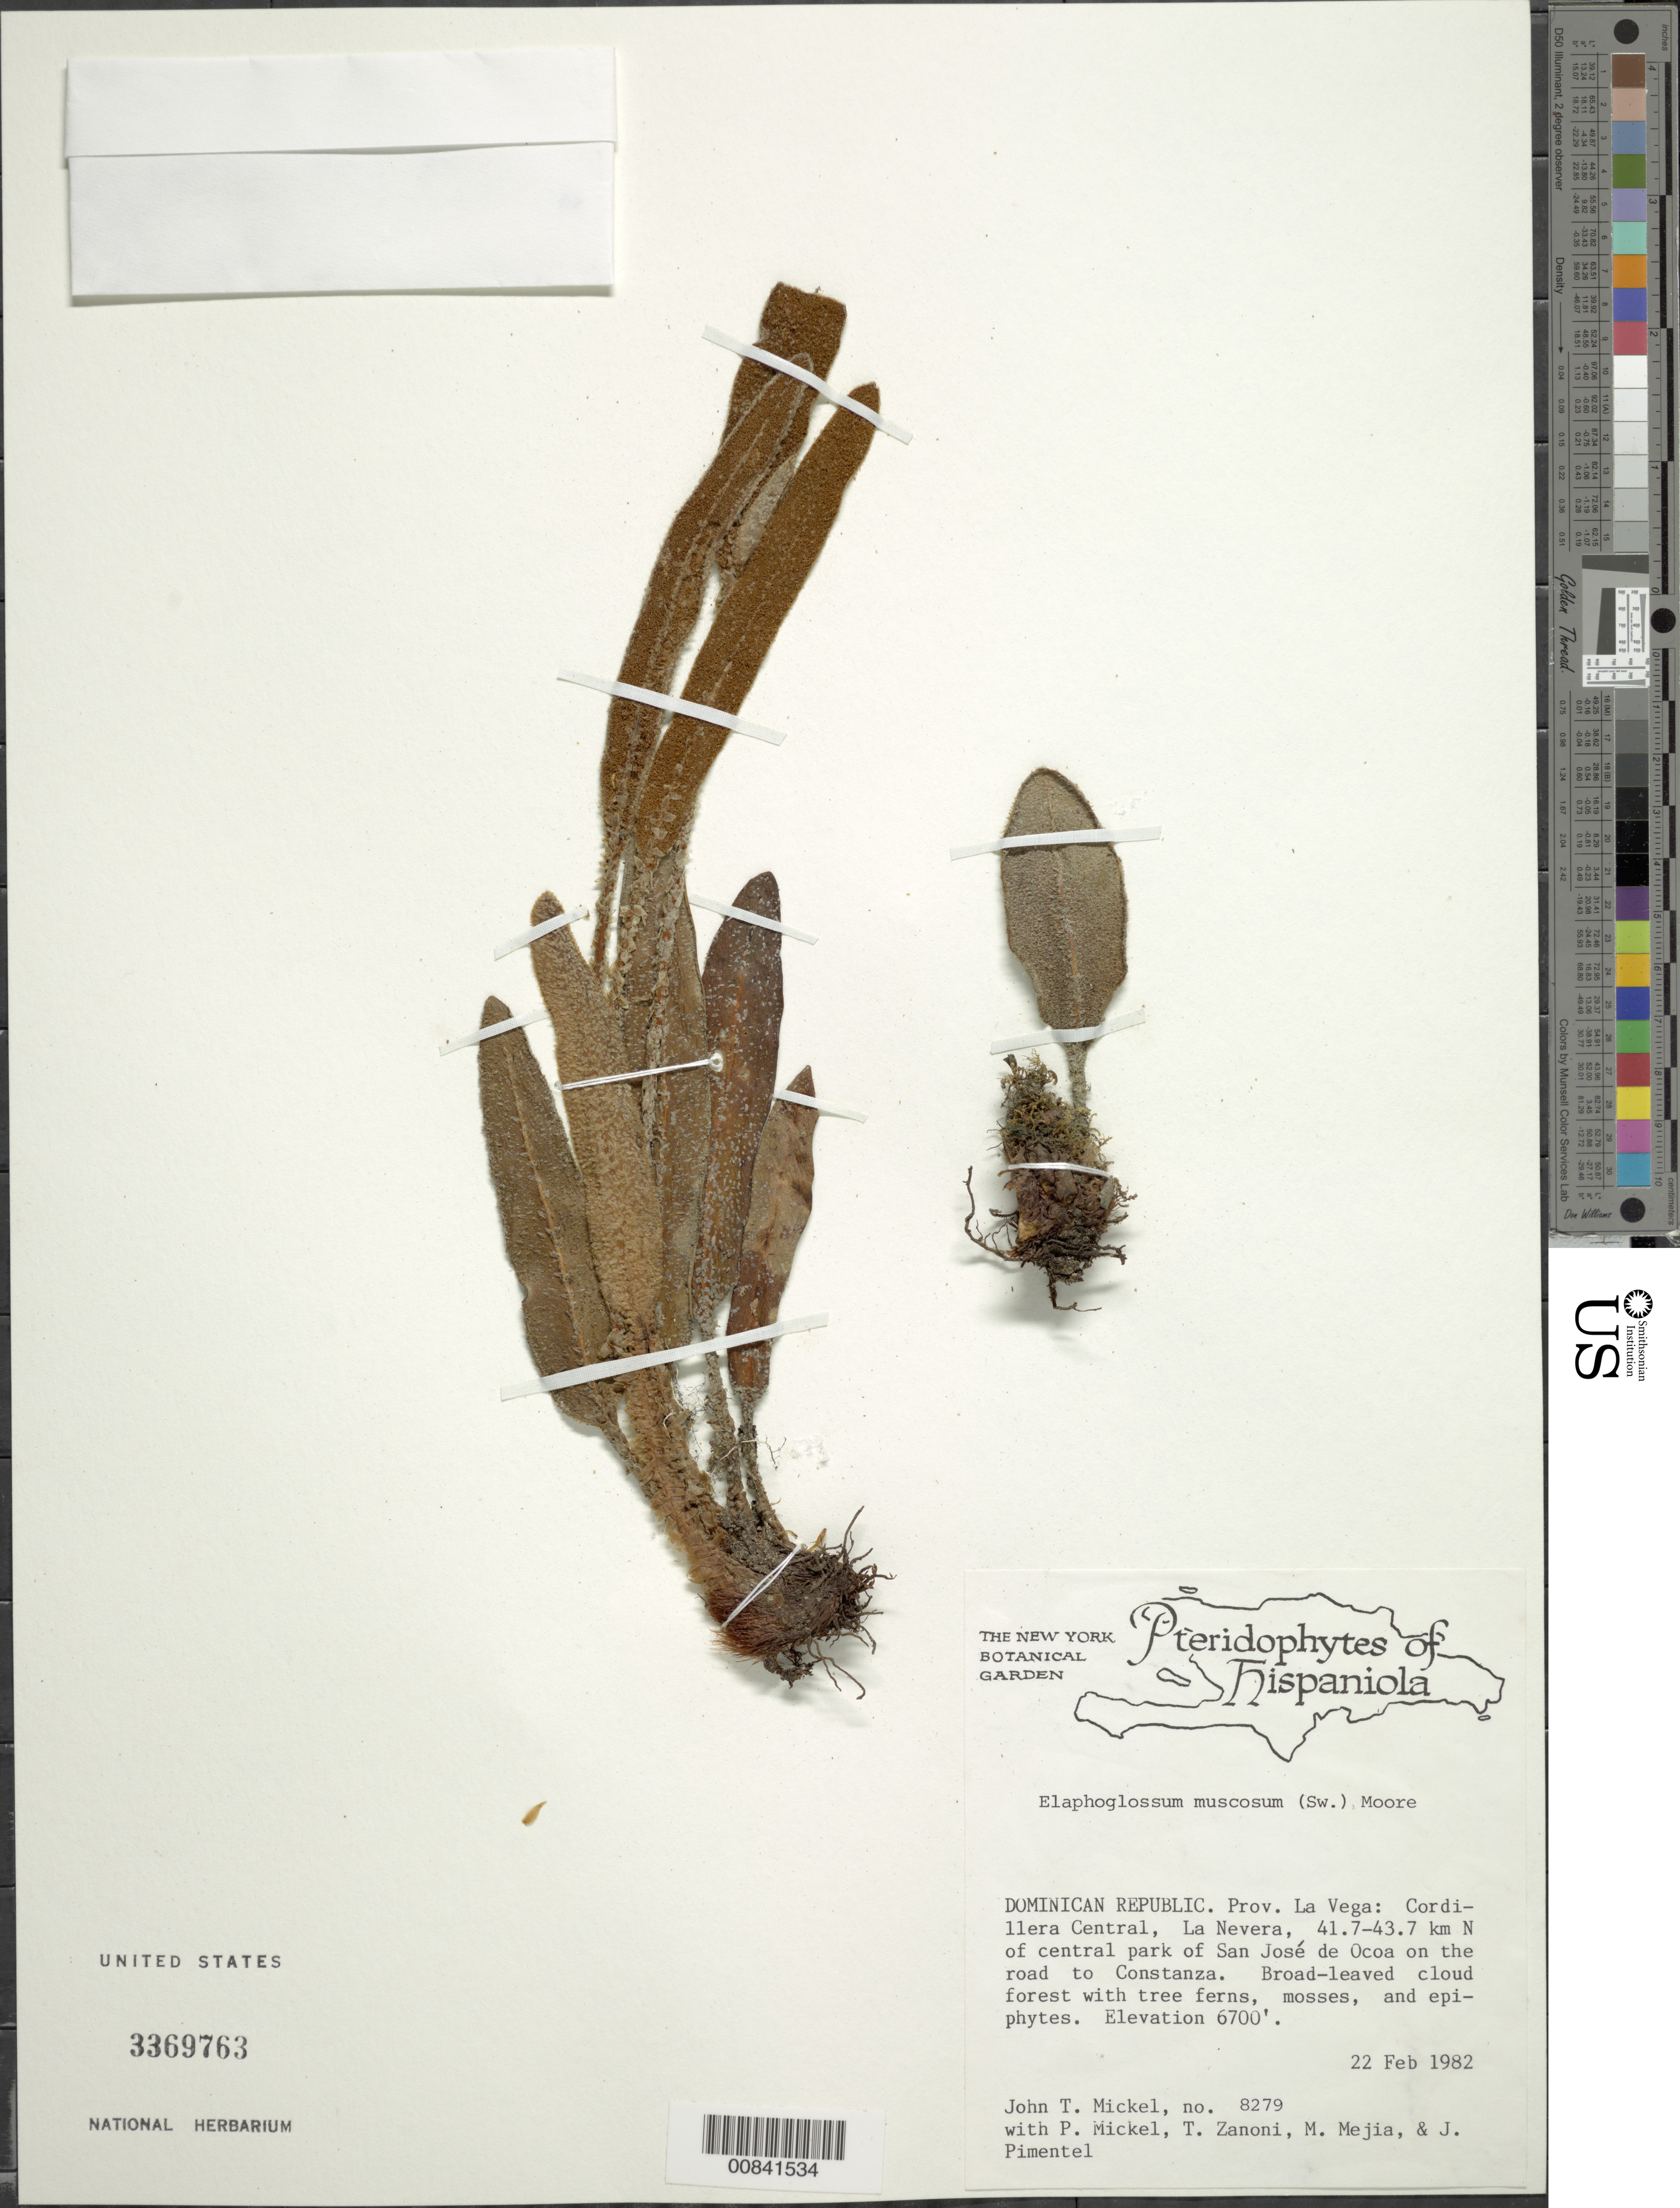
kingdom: Plantae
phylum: Tracheophyta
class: Polypodiopsida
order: Polypodiales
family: Dryopteridaceae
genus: Elaphoglossum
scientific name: Elaphoglossum muscosum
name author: (Sw.) T. Moore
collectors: J. T. Mickel, P. Mickel, T. A. Zanoni, M. Mejia & J. Pimentel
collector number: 8279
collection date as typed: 22 Feb 1982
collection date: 1982-02-22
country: Dominican Republic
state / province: La Vega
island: Hispaniola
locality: Cordillera Central, La Nevera, 41.7-43.7 km N of central park of San José de Ocoa, road to Constanza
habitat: Broad-leaved cloud forest with tree ferns, mosses and epiphytes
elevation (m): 2042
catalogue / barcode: US 3369763